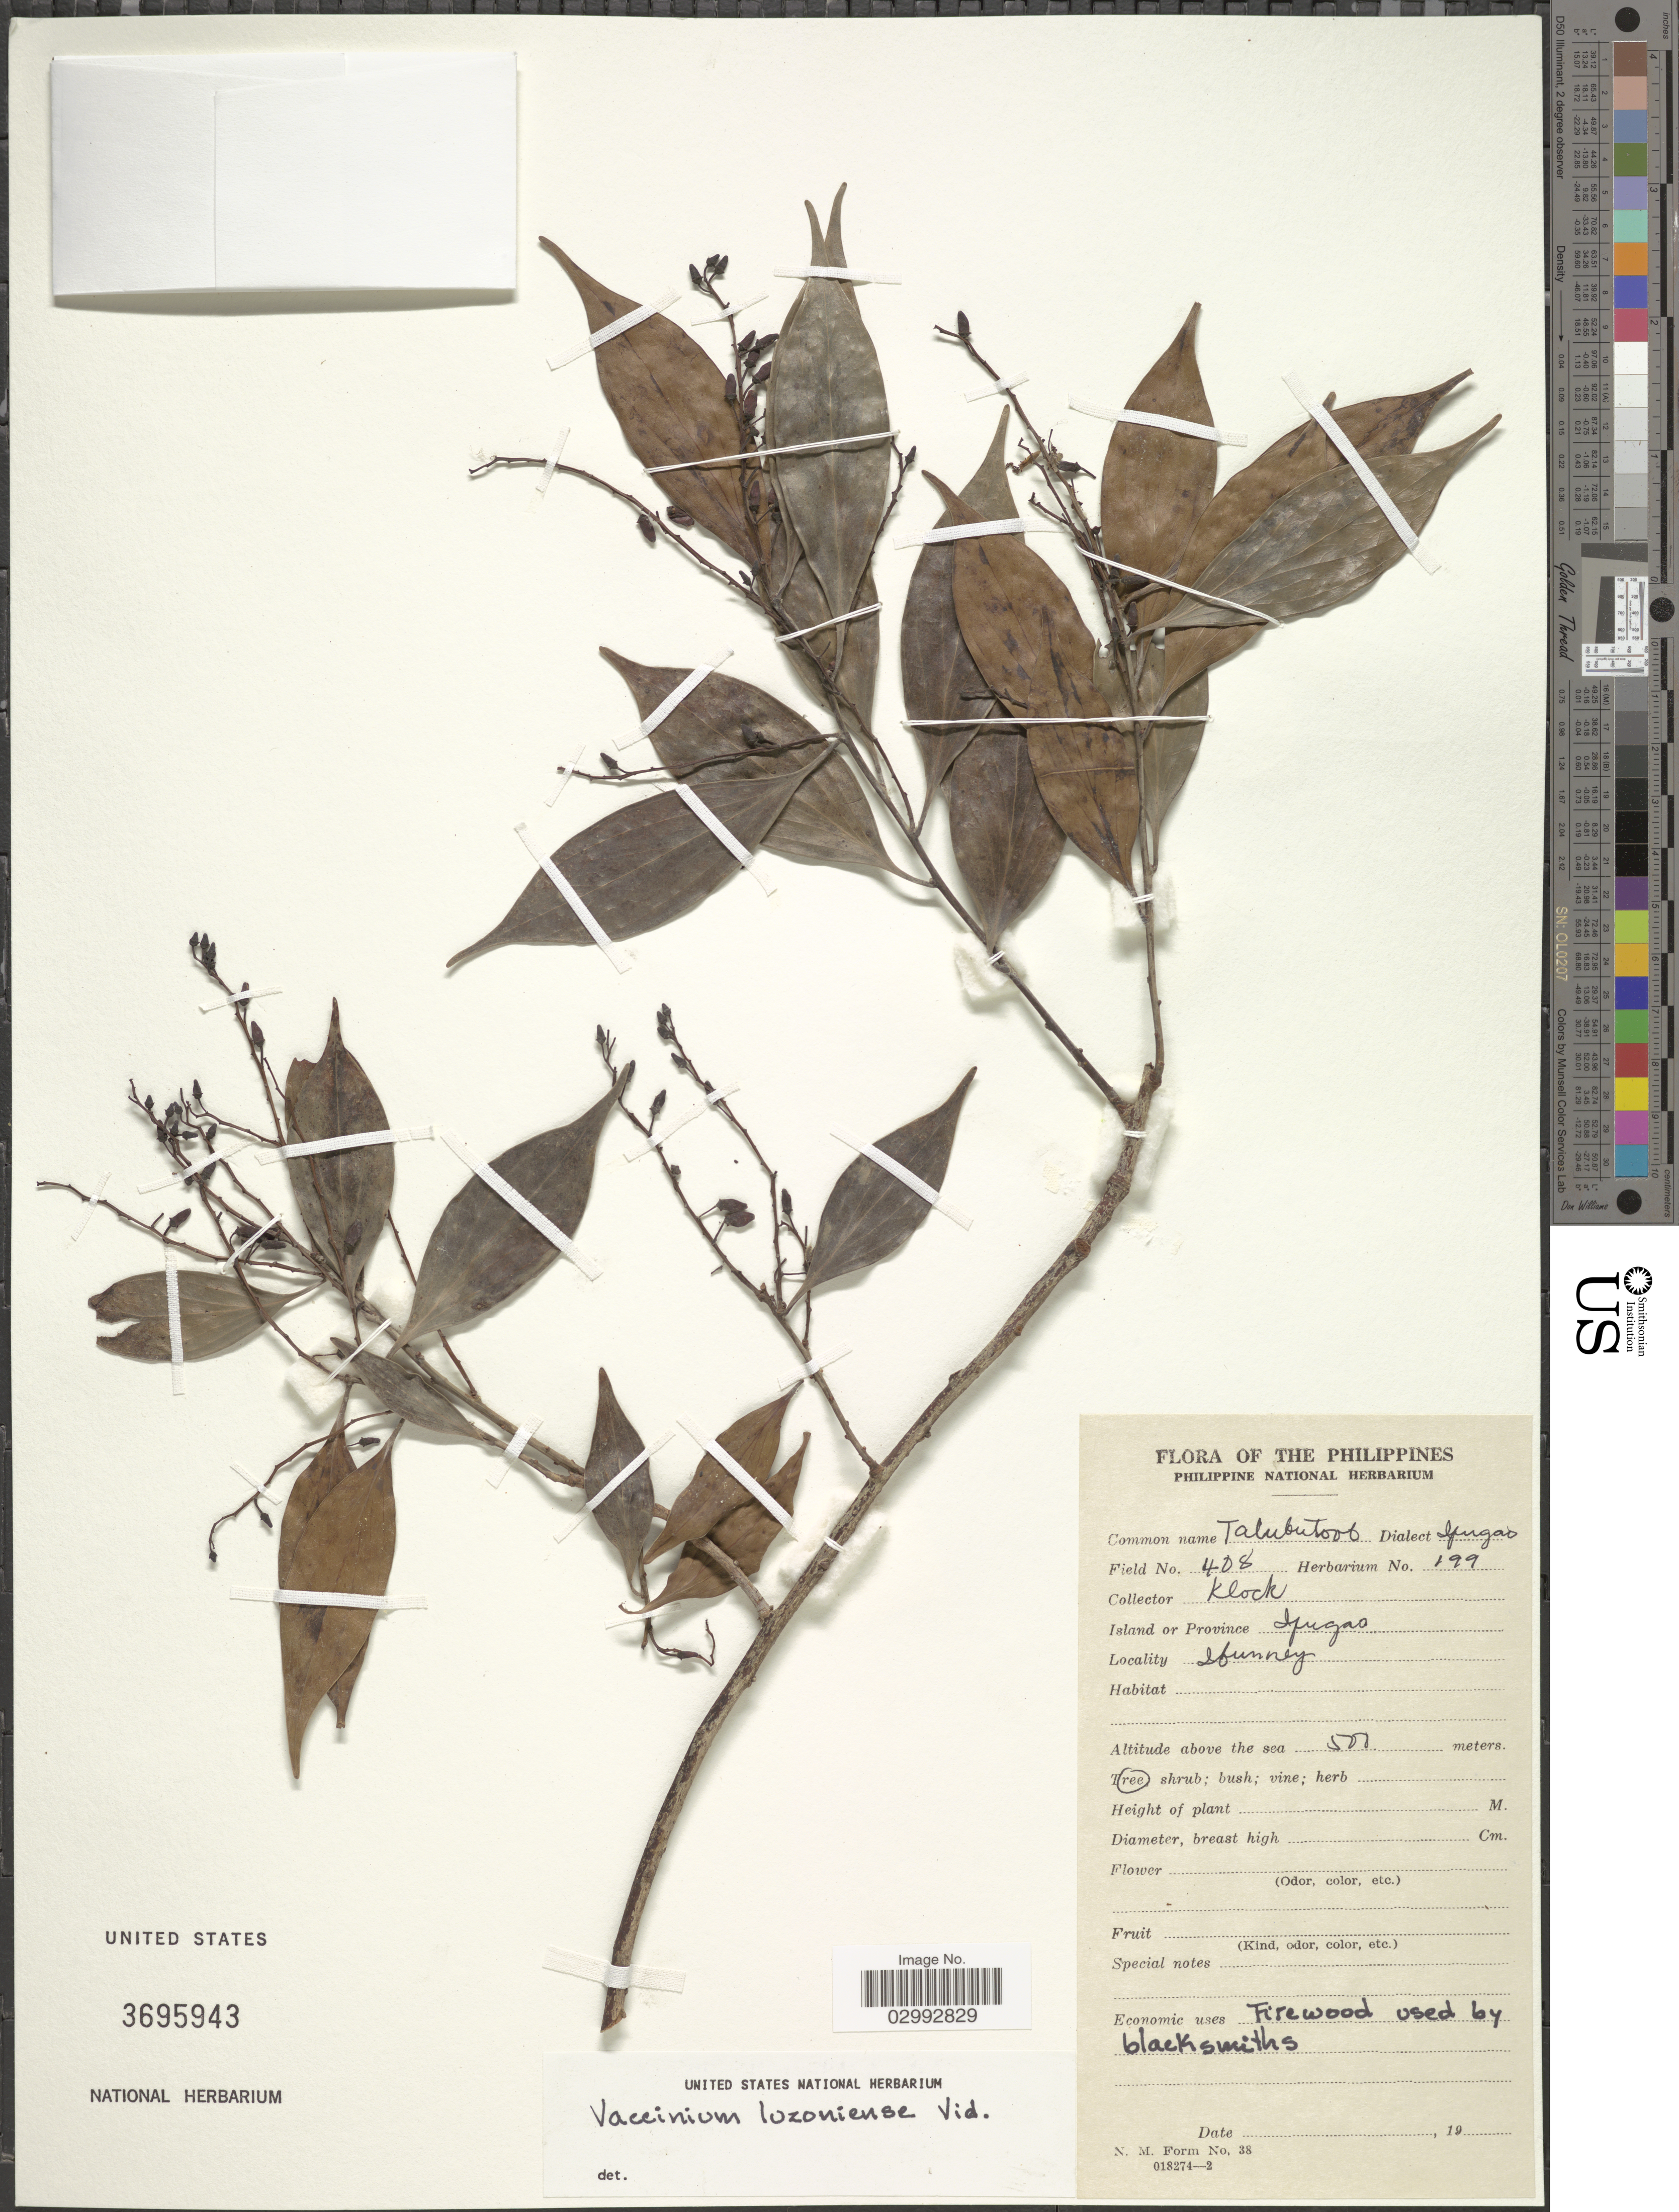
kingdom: Plantae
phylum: Tracheophyta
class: Magnoliopsida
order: Ericales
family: Ericaceae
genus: Vaccinium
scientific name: Vaccinium benguetense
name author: S. Vidal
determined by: Tamayo, Maverick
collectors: Klock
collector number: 408/199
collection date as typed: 19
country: Philippines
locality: Island or Province Ifugao.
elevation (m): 500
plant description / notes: Firewood used by blacksmiths.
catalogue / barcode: US 3695943